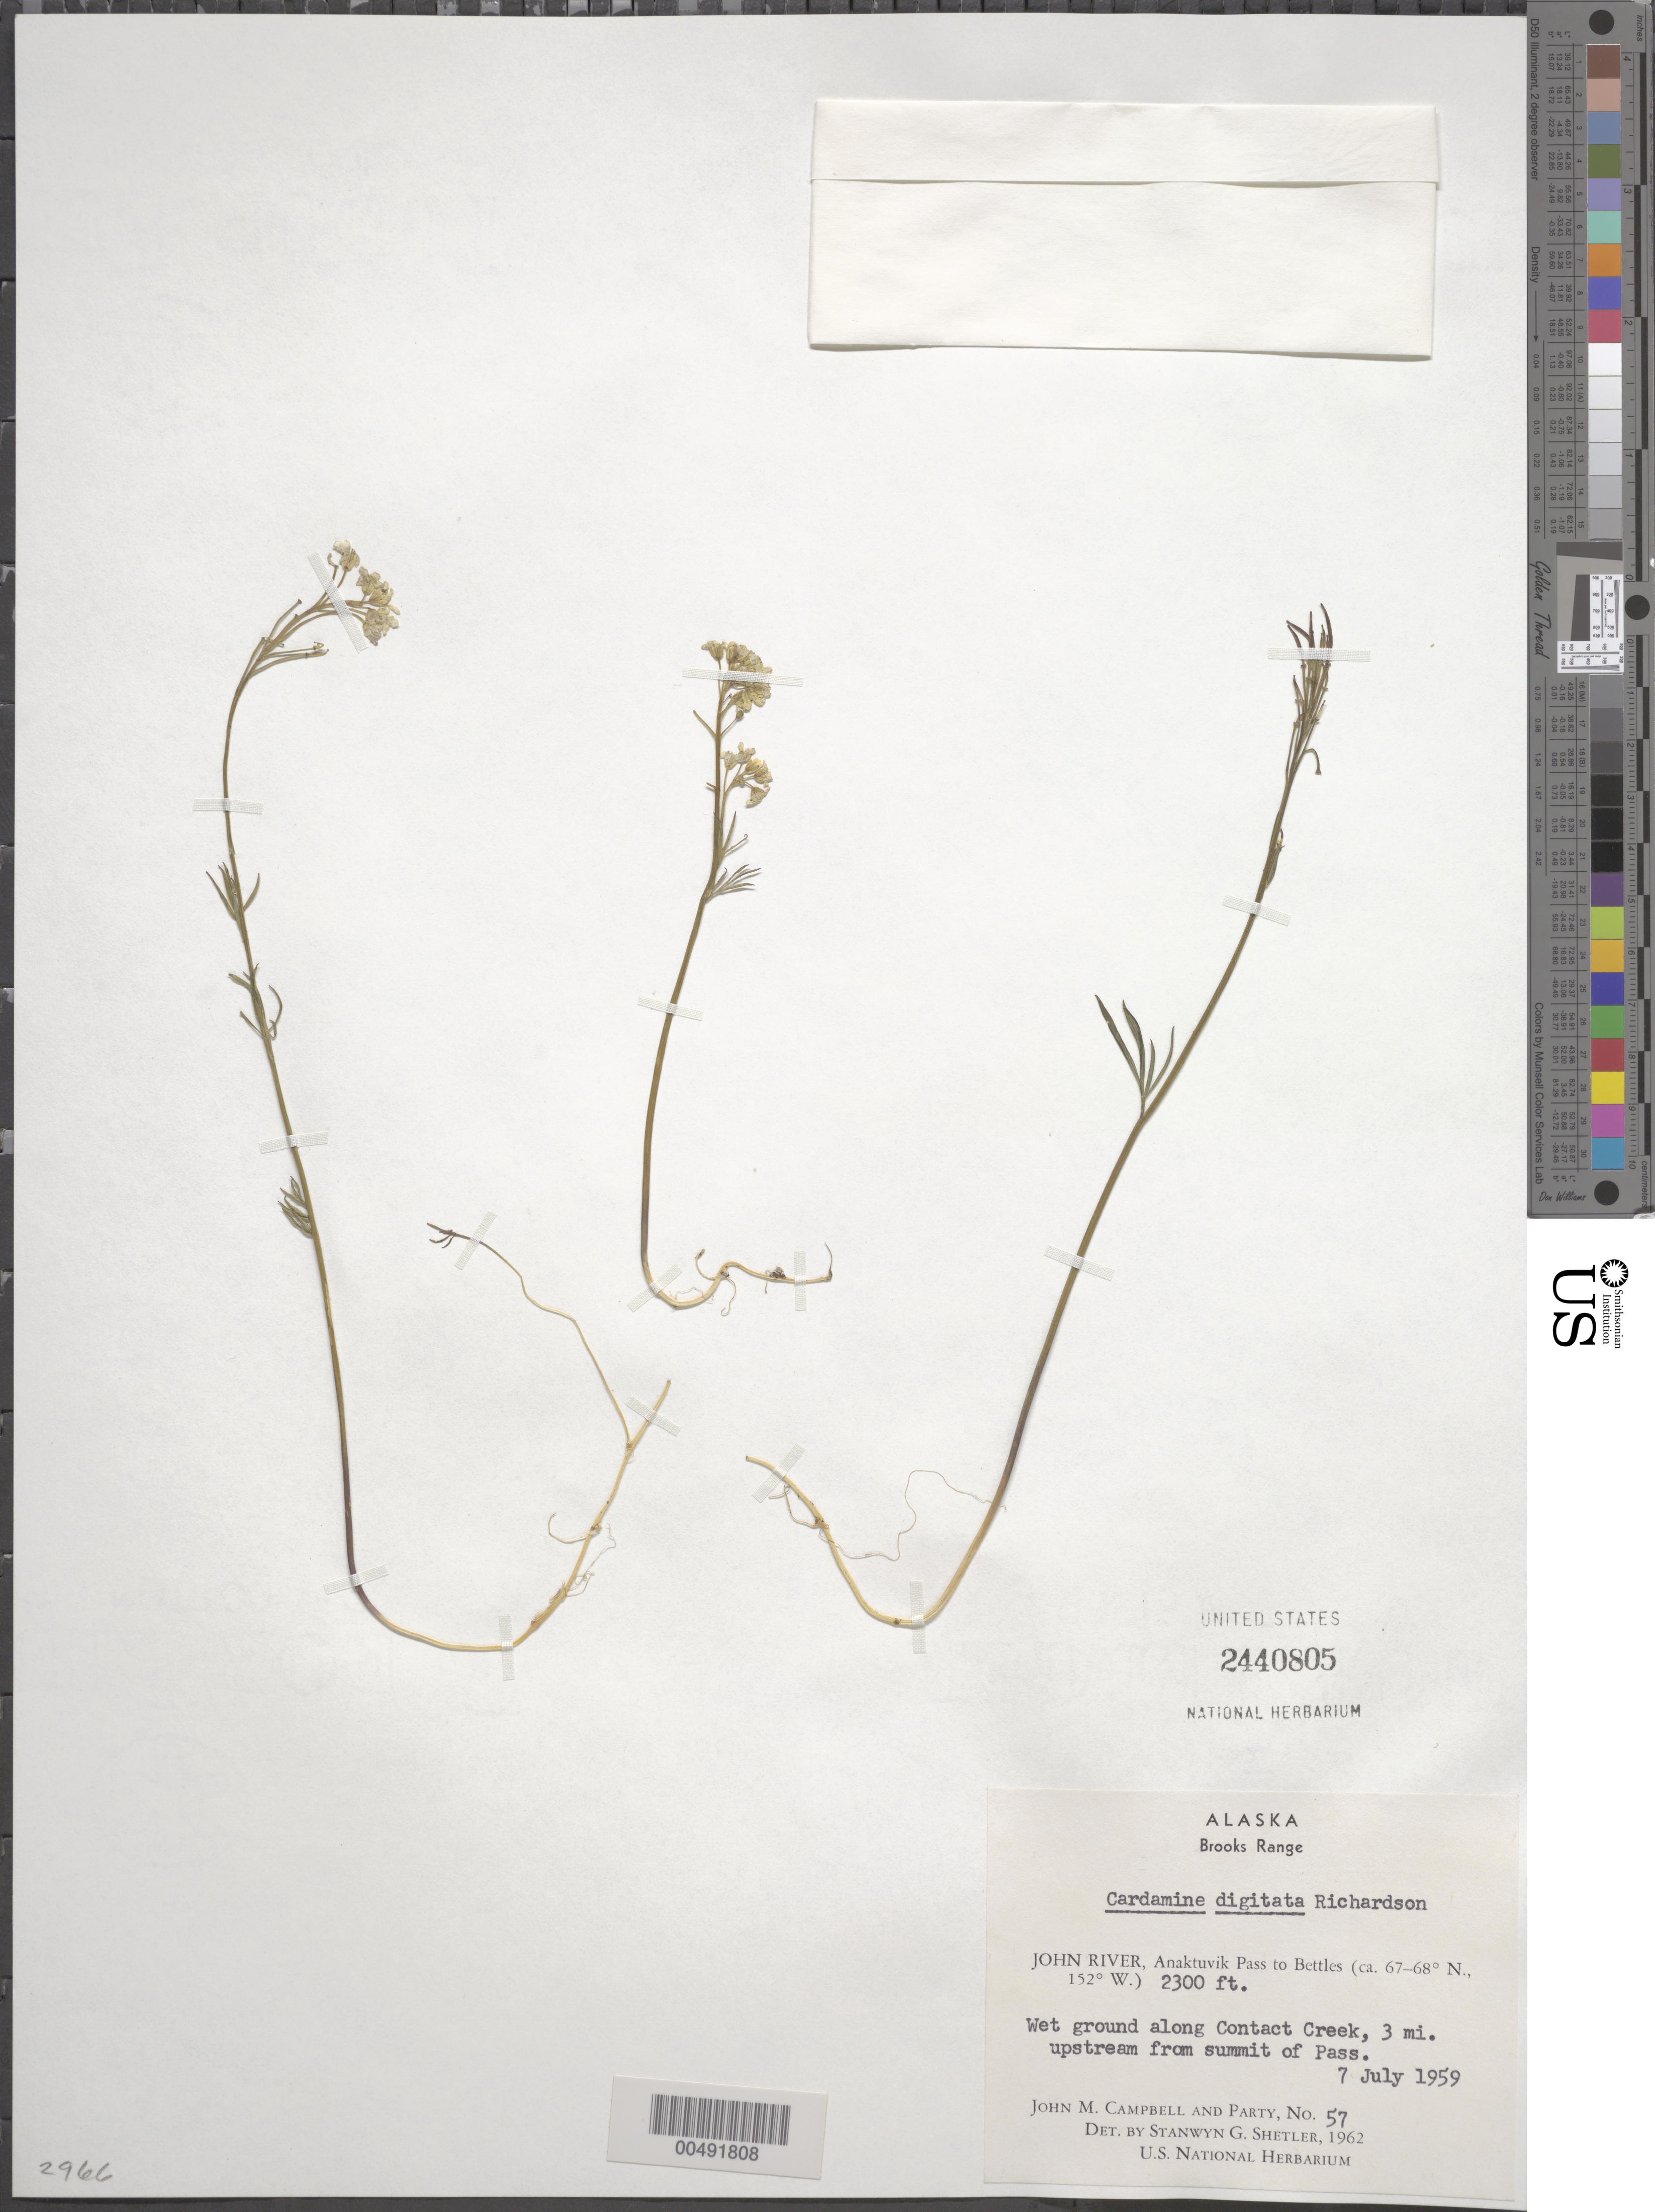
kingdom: Plantae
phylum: Tracheophyta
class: Magnoliopsida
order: Brassicales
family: Brassicaceae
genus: Cardamine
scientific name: Cardamine digitata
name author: Richardson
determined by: Shetler, Stanwyn G., (US), NMNH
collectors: J. M. Campbell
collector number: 57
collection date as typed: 07 Jul 1959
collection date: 1959-07-07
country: United States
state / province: Alaska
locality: Brooks Range, John River, 3 mi. upstream from summit of Anaktuvuk Pass, along Contact Creek (lat/long recorded as: lat=::: long=152:0:0:W)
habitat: wet ground along creek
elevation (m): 701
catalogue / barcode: US 2440805